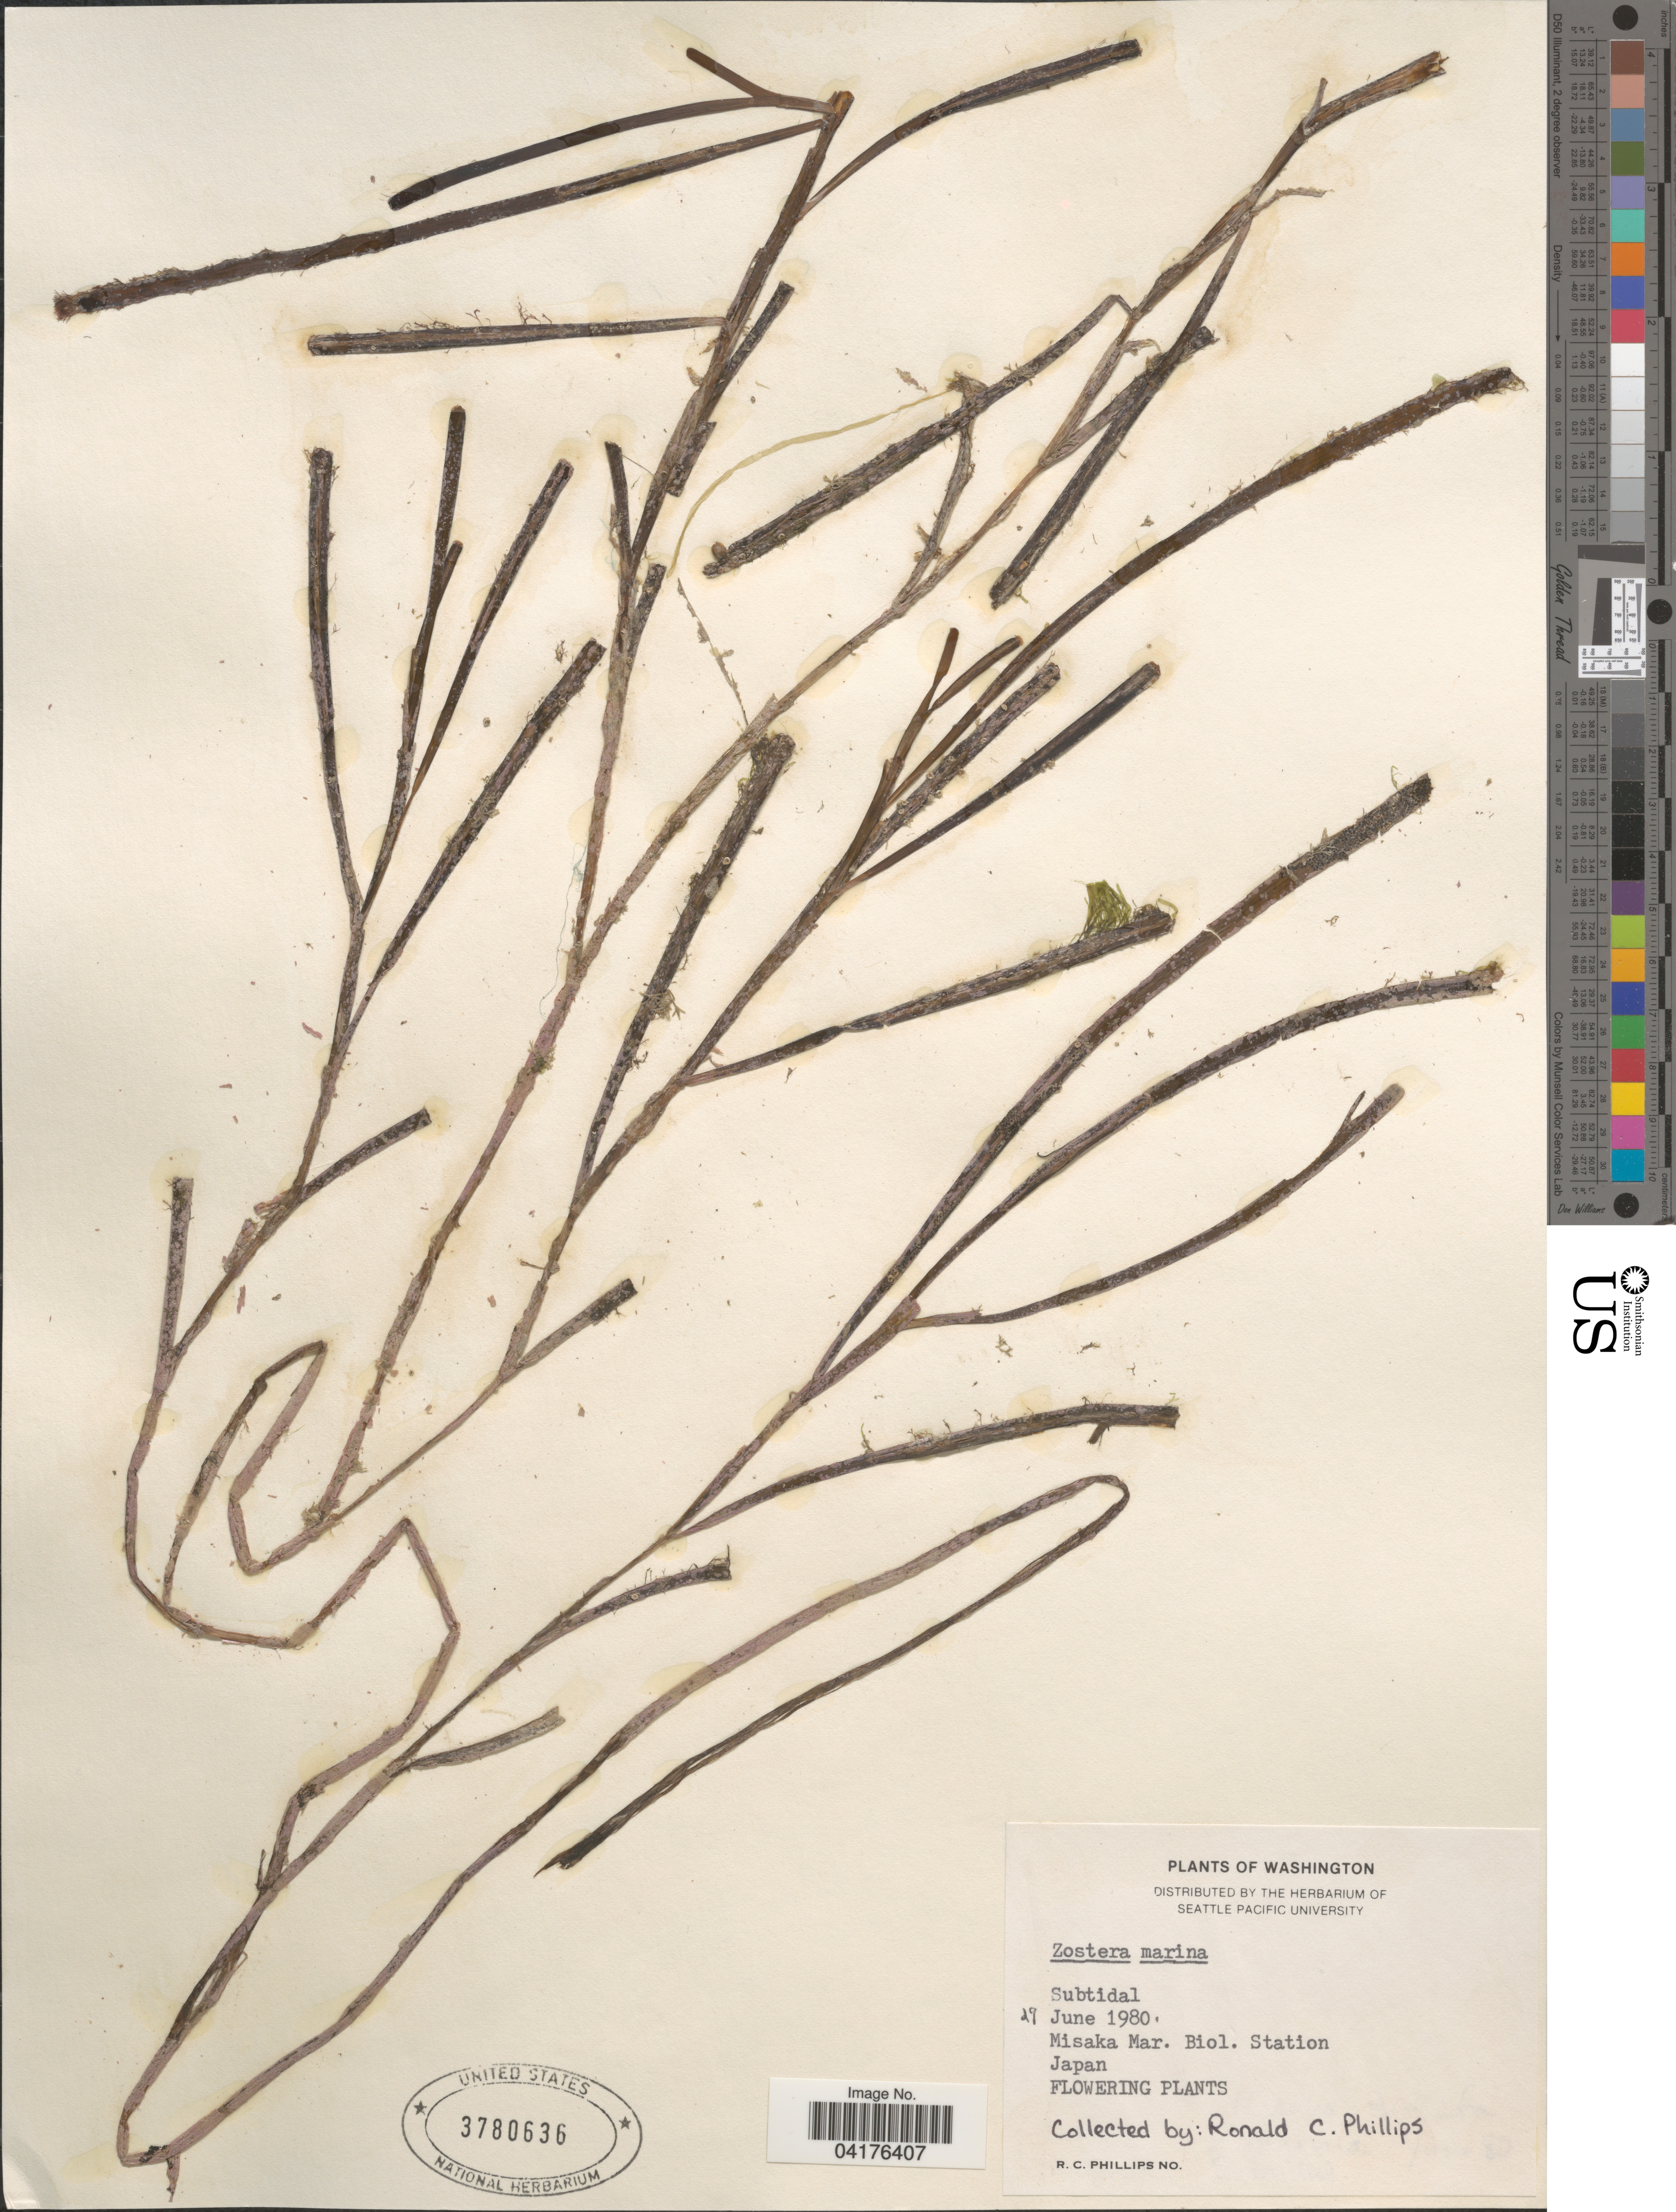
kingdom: Plantae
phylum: Tracheophyta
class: Liliopsida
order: Alismatales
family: Zosteraceae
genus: Zostera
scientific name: Zostera marina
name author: L.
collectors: R. C. Phillips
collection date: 1980-06-29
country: Japan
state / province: Kanagawa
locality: Misaka Mar. Biol. Station.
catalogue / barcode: US 3780636